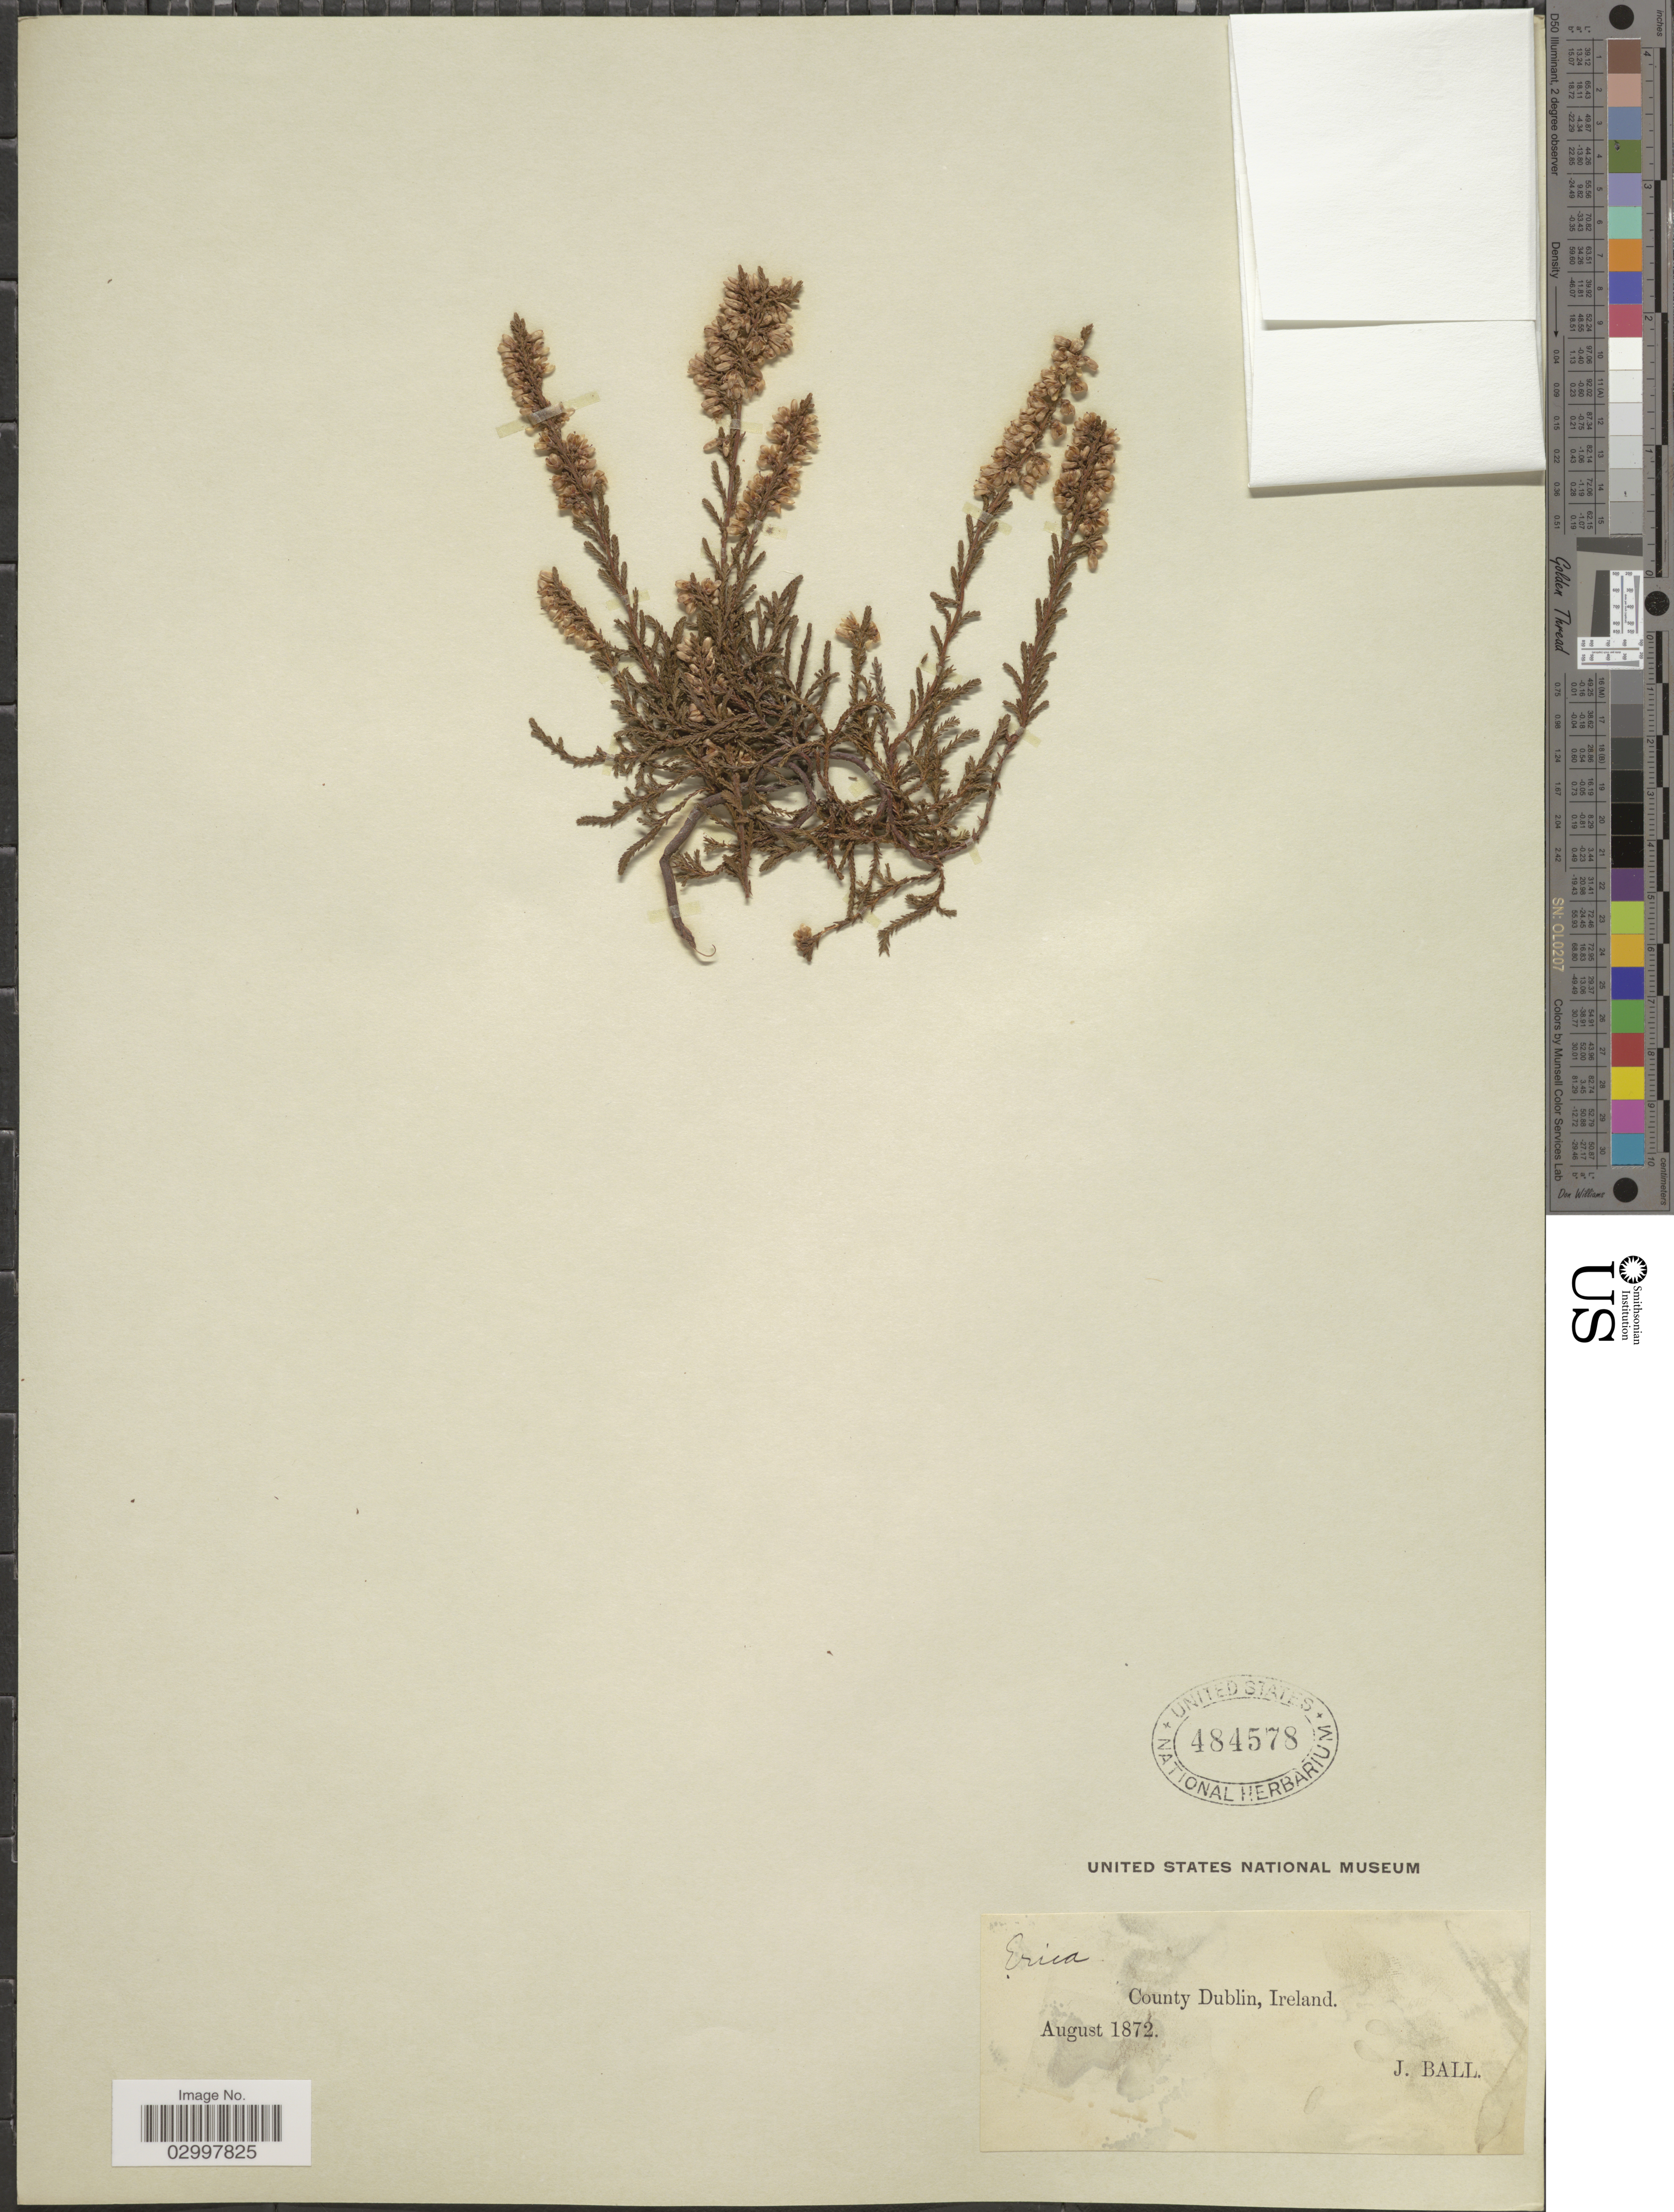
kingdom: Plantae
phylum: Tracheophyta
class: Magnoliopsida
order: Ericales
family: Ericaceae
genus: Erica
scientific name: Erica sp.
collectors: J. Ball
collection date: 1872-08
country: Ireland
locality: County Dublin.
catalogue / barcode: US 484578